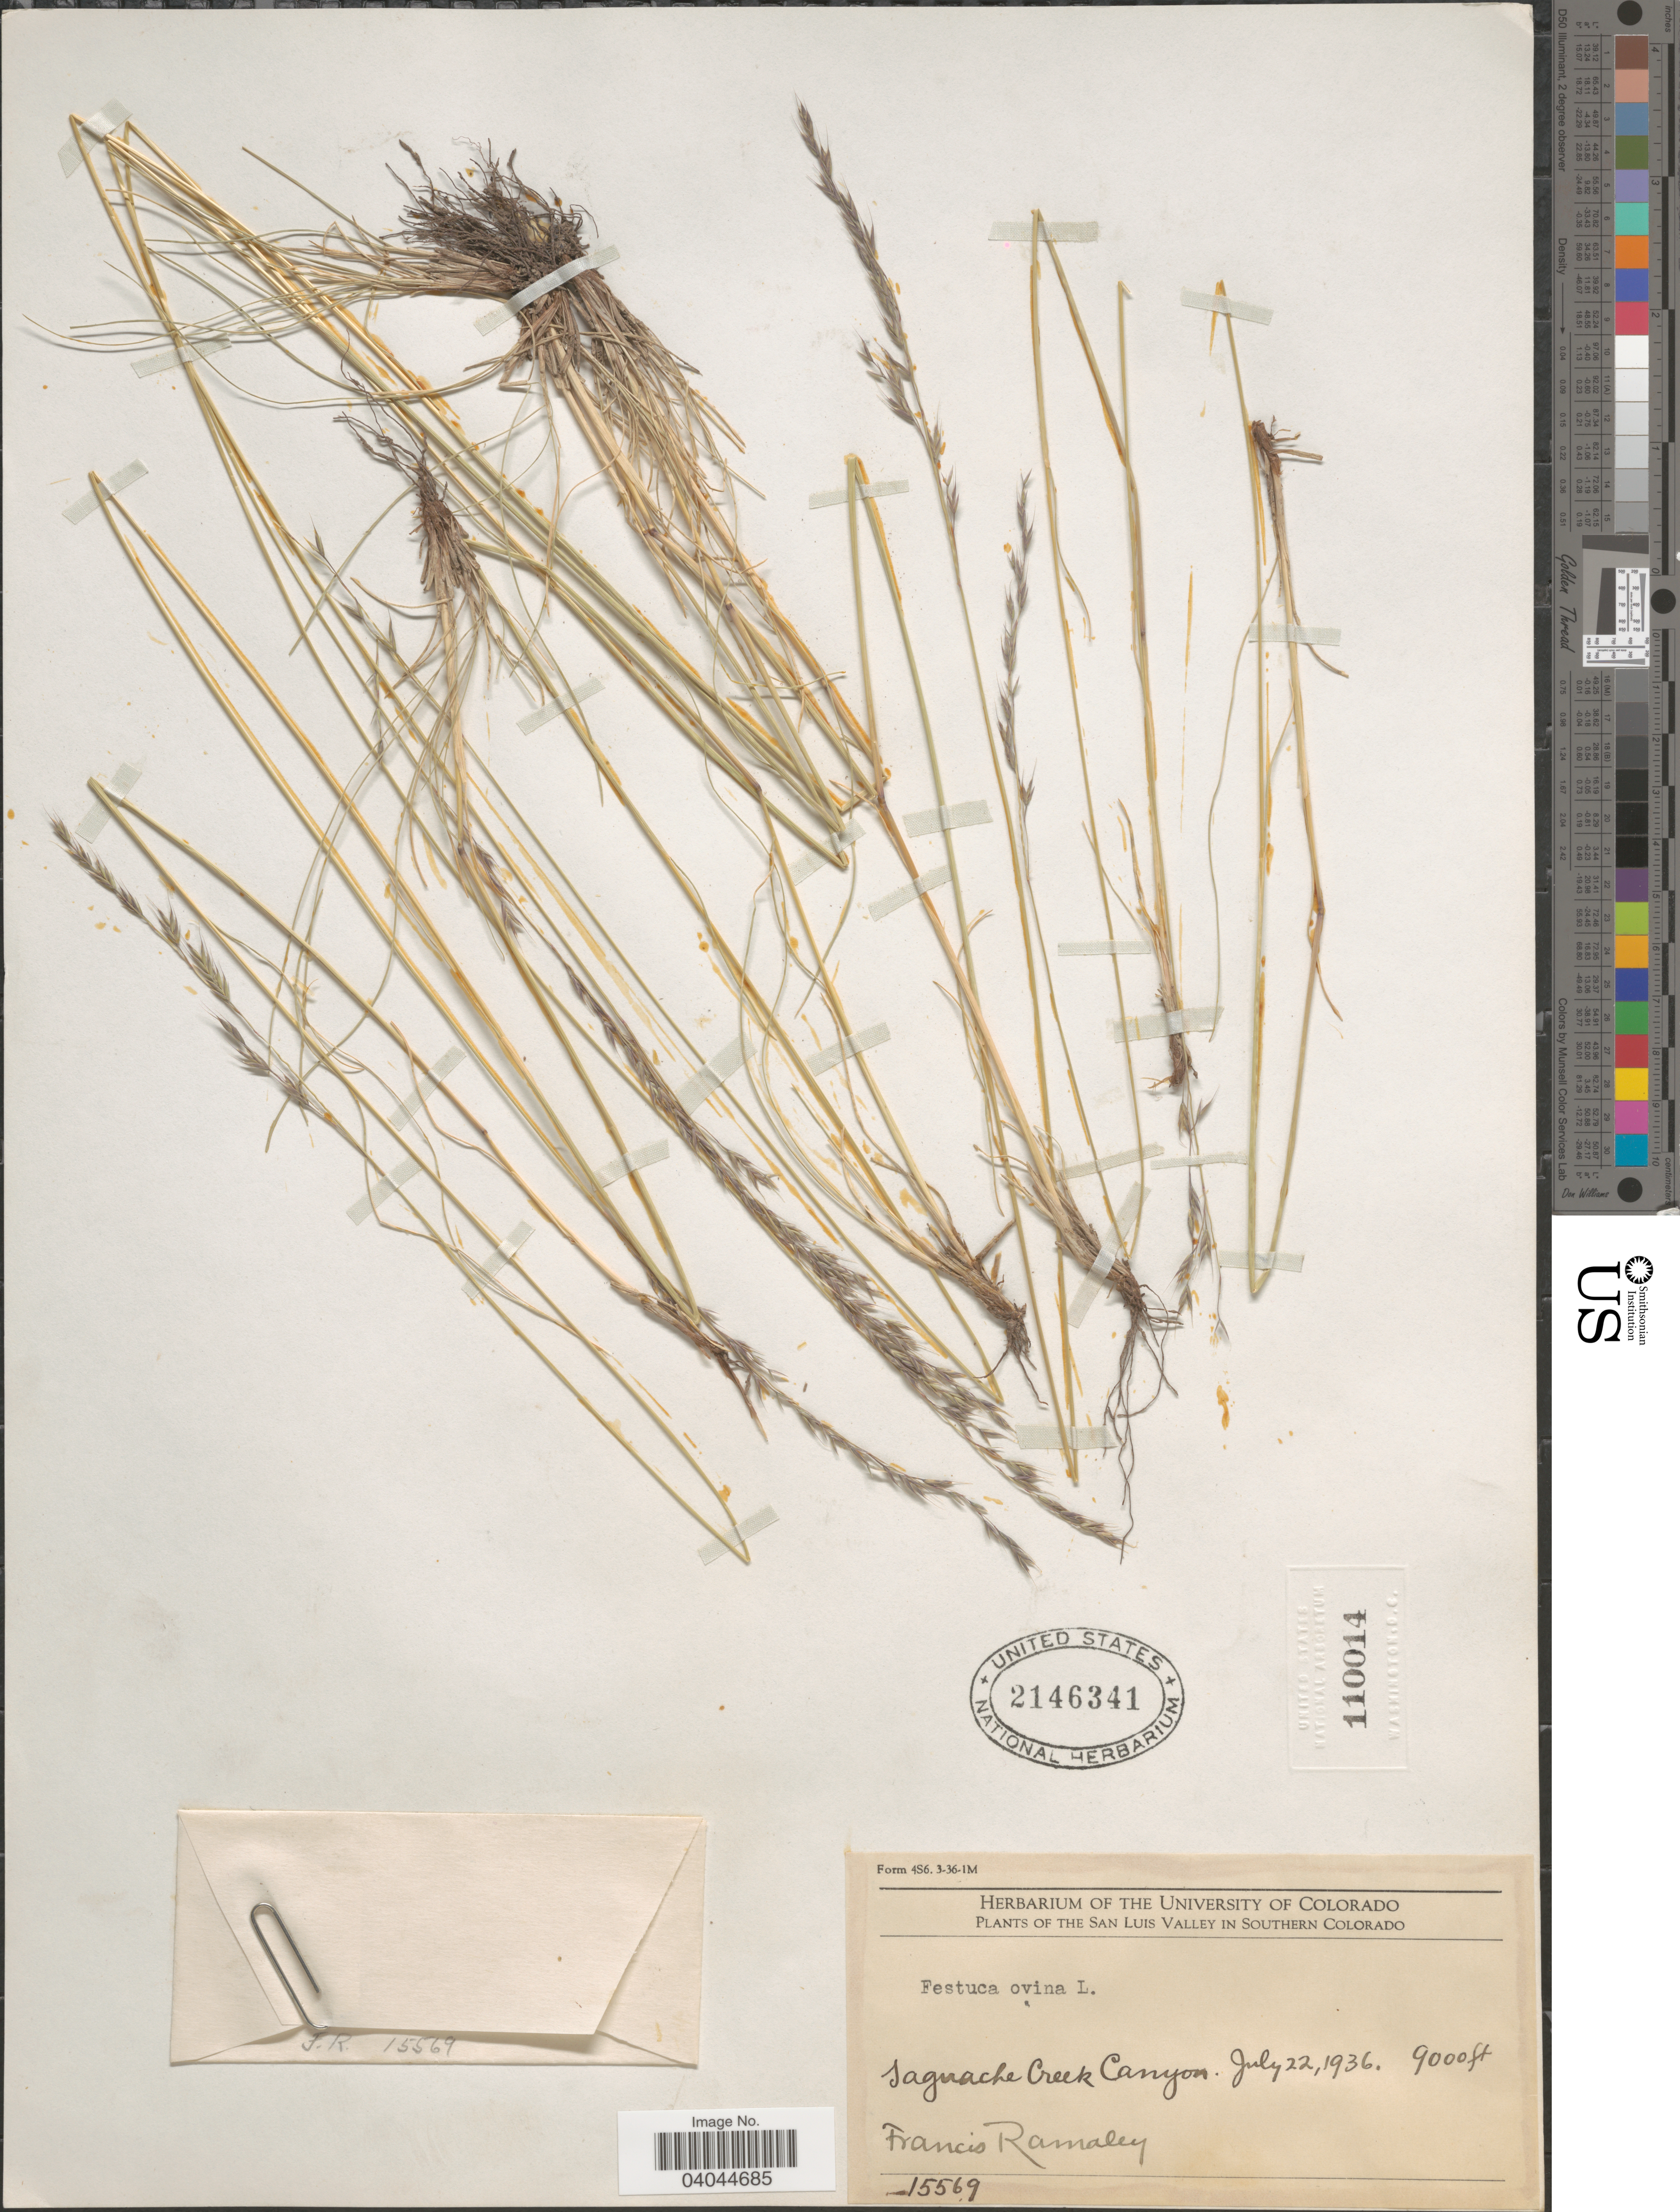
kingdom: Plantae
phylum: Tracheophyta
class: Liliopsida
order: Poales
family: Poaceae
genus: Festuca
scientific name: Festuca ovina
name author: L.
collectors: F. Ramaley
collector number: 15569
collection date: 1936-07-22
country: United States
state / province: Colorado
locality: San Luis Valley in Southern Colorado. Saguache Creek Canyon.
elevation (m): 2743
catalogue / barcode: US 2146341